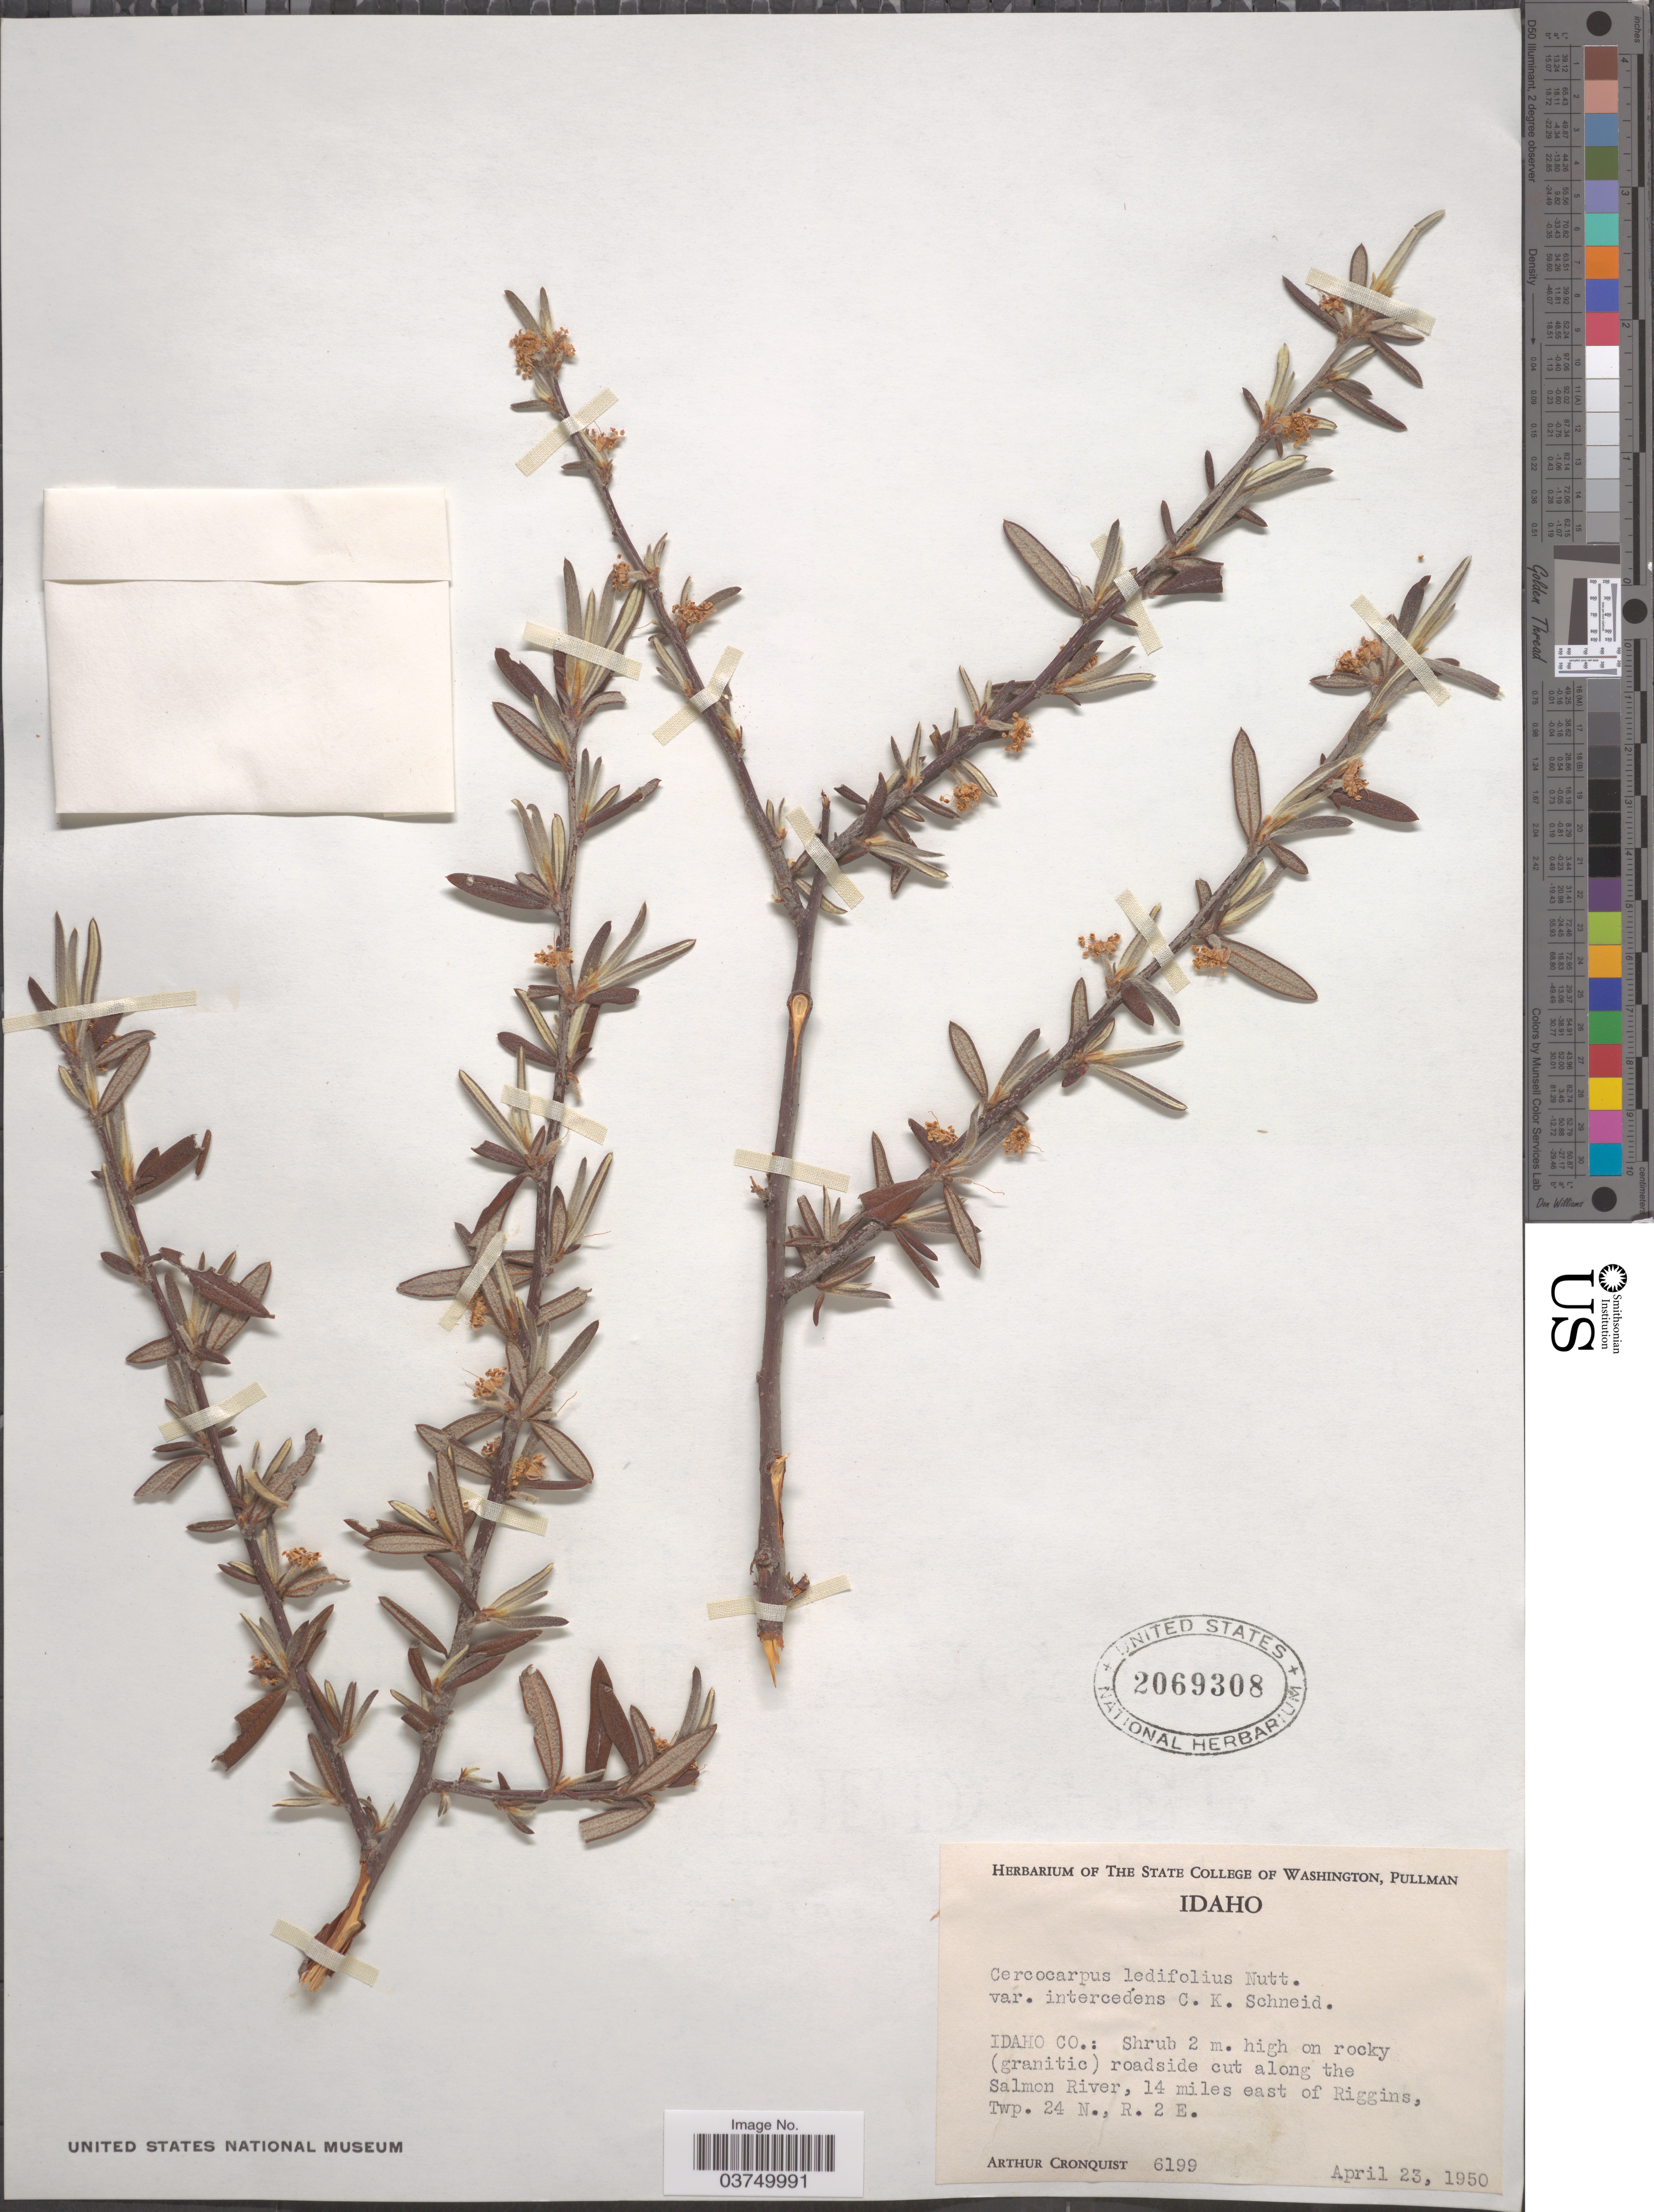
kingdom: Plantae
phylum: Tracheophyta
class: Magnoliopsida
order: Rosales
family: Rosaceae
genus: Cercocarpus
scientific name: Cercocarpus ledifolius var. intercedens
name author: C.K. Schneid.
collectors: A. J. Cronquist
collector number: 6199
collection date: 1950-04-23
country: United States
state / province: Idaho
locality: Idaho Co.: roadside cut along the Salmon River, 14 miles east of Riggins, Twp. 24 N., R. 2 E.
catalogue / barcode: US 2069308